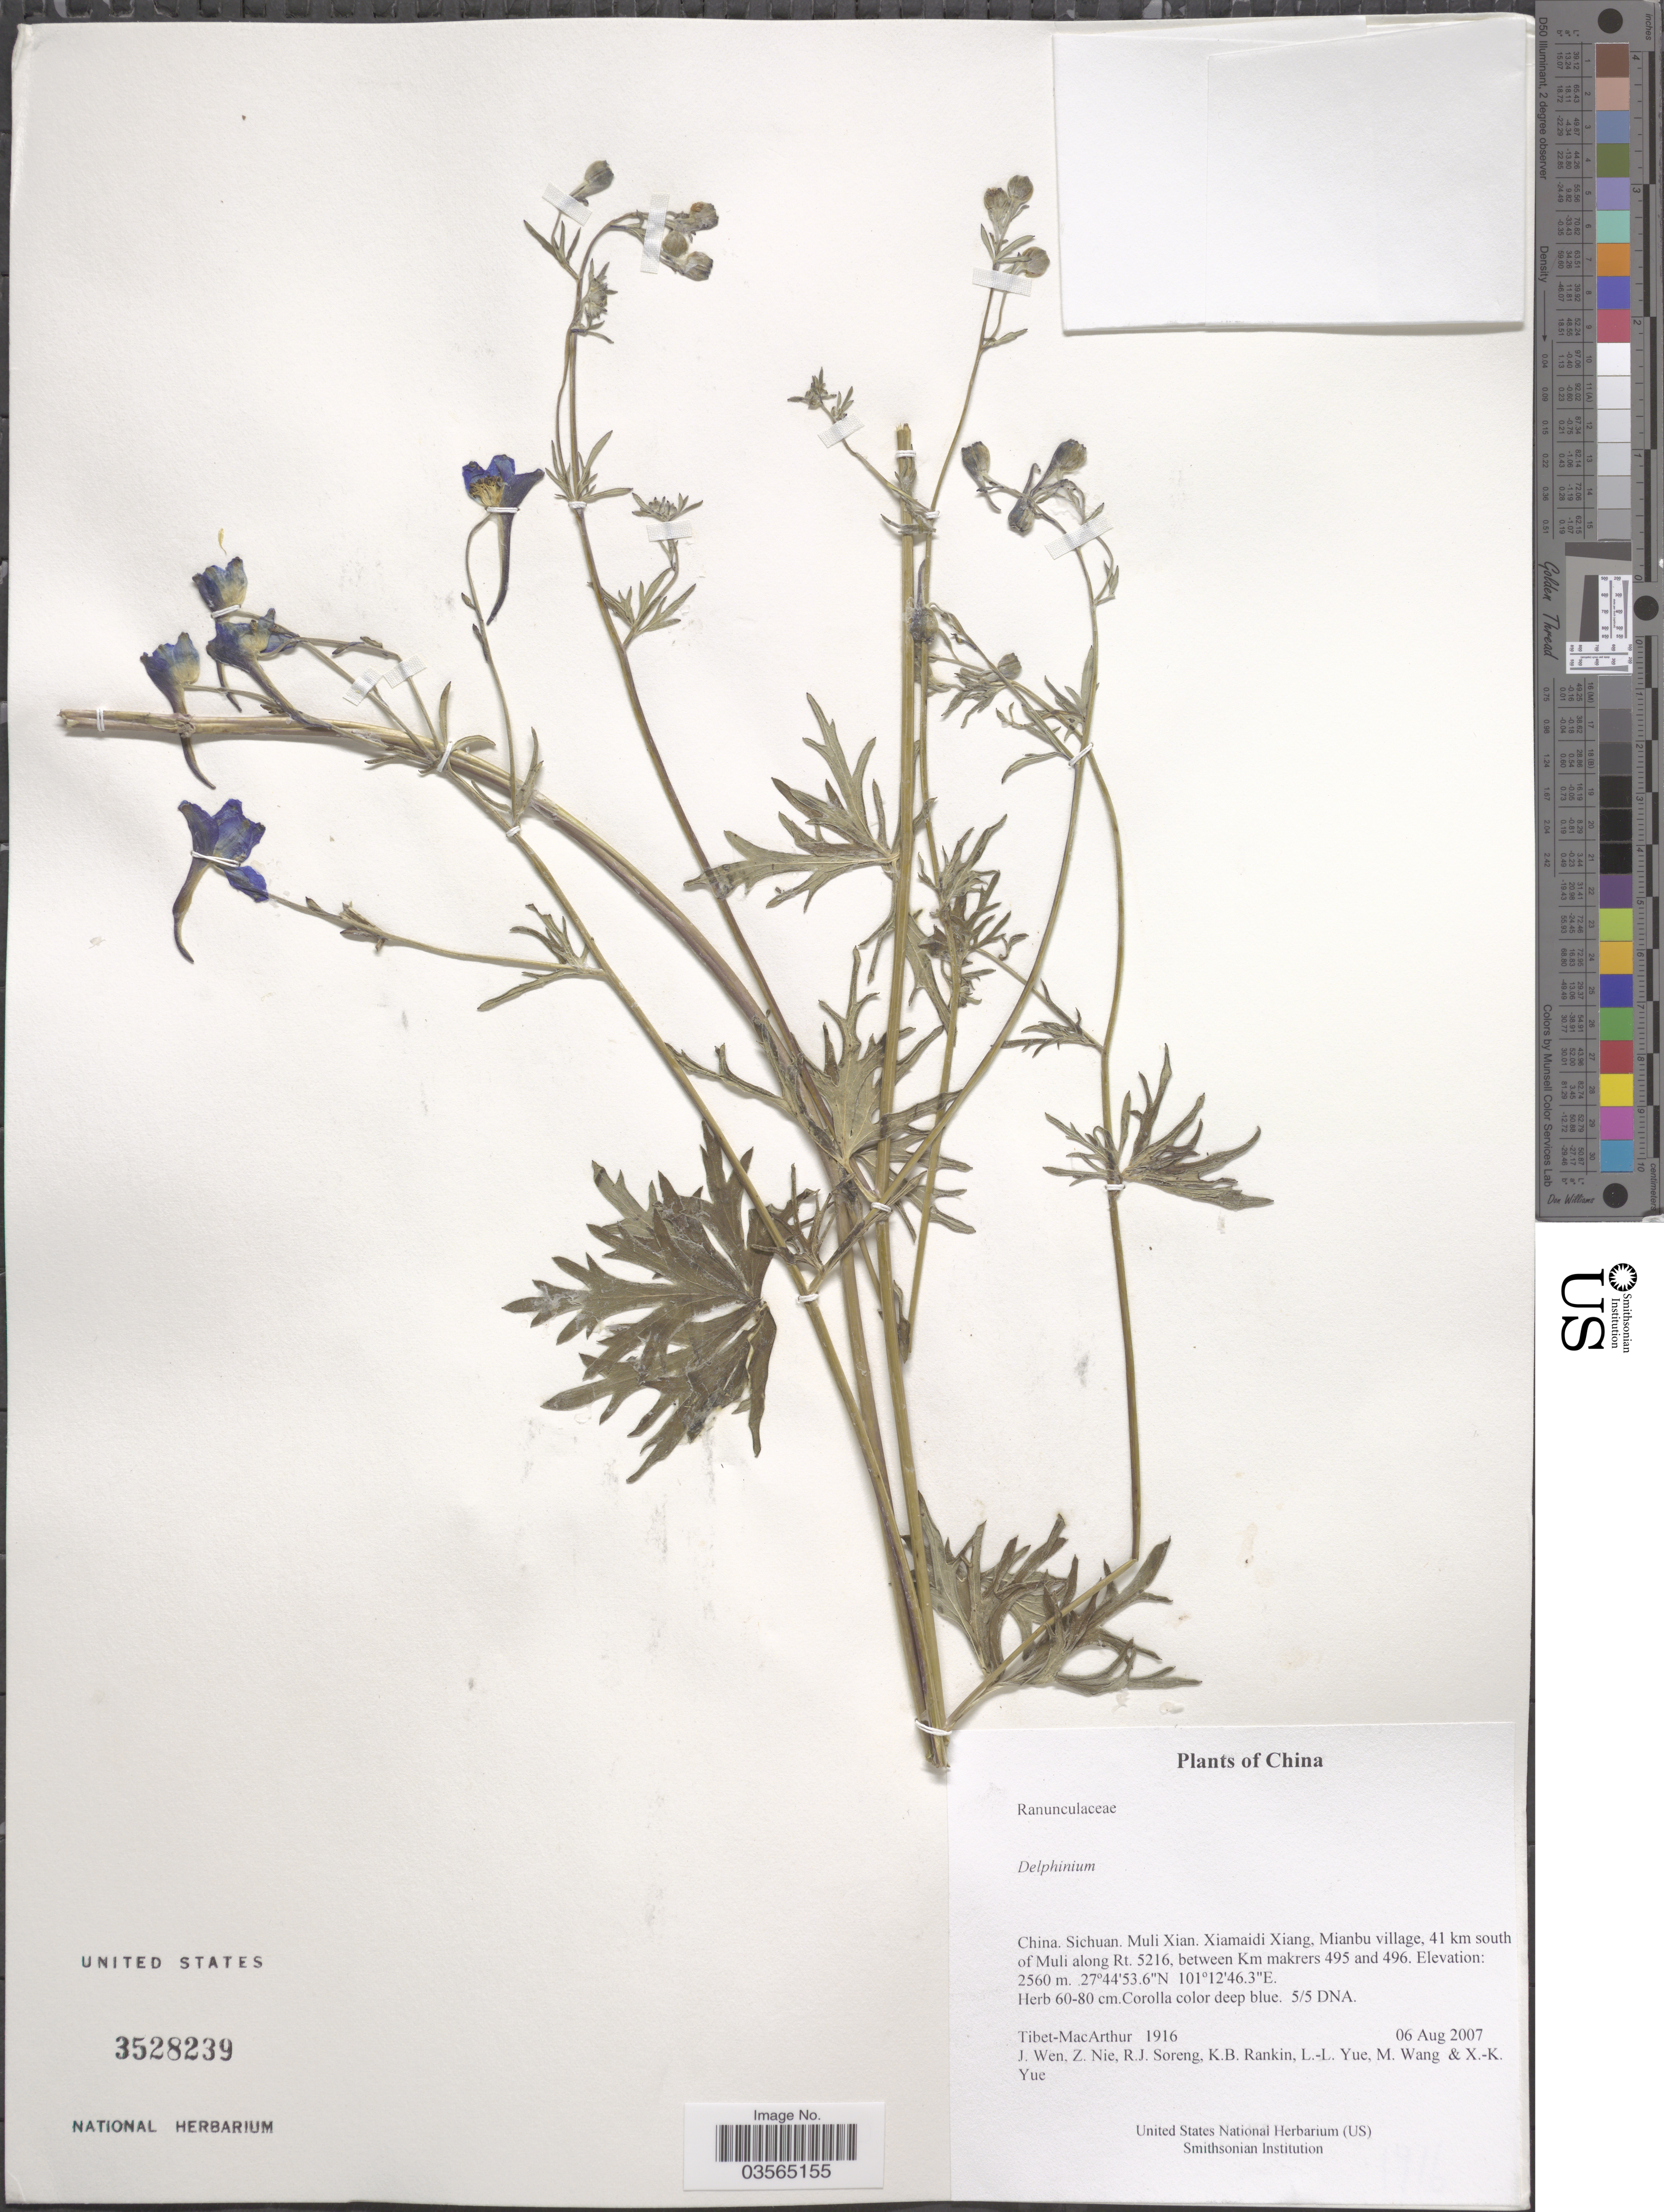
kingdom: Plantae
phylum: Tracheophyta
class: Magnoliopsida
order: Ranunculales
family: Ranunculaceae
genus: Delphinium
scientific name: Delphinium sp.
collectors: Tibet-MacArthur, J. Wen, Z. Nie, R. J. Soreng & et al.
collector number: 1916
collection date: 2007-08-06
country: China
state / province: Sichuan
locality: Muli Xian. Xiamaidi Xiang, Mianbu village, 41 km south of Muli along Rt. 5216, between Km makrers 495 and 496.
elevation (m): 2560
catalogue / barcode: US 3528239